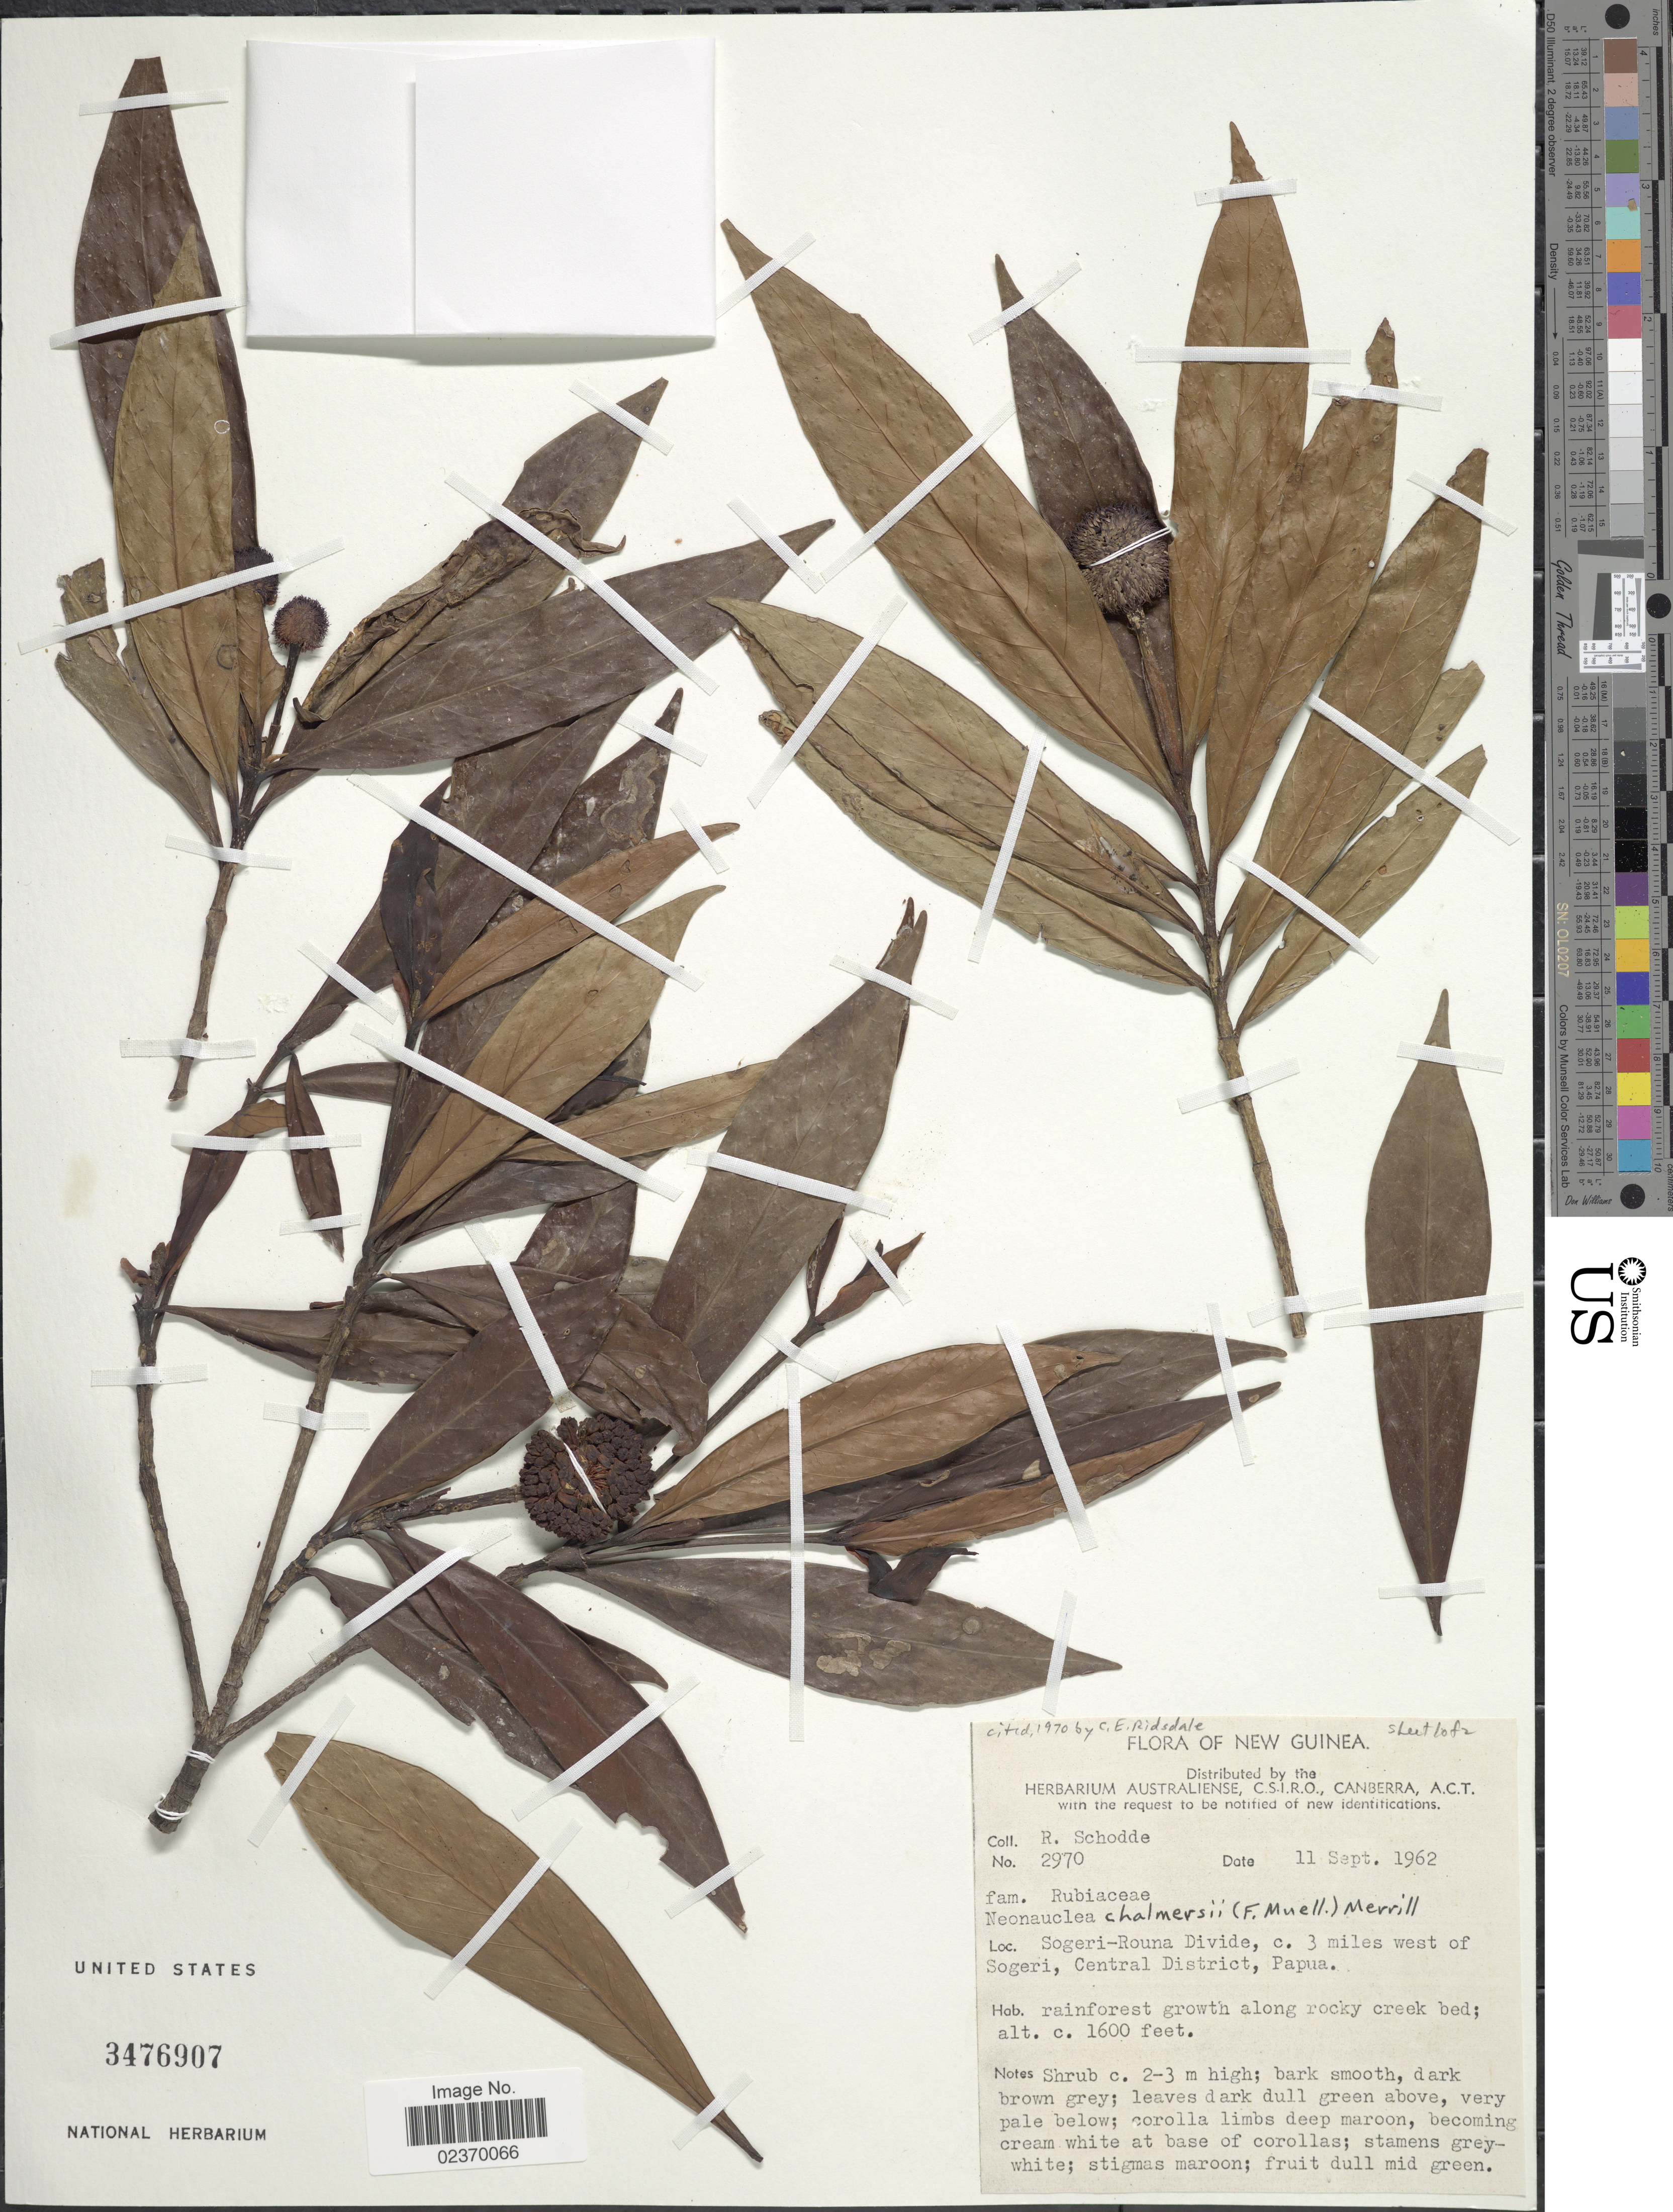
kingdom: Plantae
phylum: Tracheophyta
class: Magnoliopsida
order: Gentianales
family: Rubiaceae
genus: Neonauclea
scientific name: Neonauclea chalmersii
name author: Merr.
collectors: R. Schodde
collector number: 2970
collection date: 1962-09-11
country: Papua New Guinea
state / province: Central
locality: New Guinea, Sogeri-Rouna Divide, c. 3 miles west of Sogeri, Central District, rainforest growth along rocky creek bed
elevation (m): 488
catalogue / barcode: US 3476907